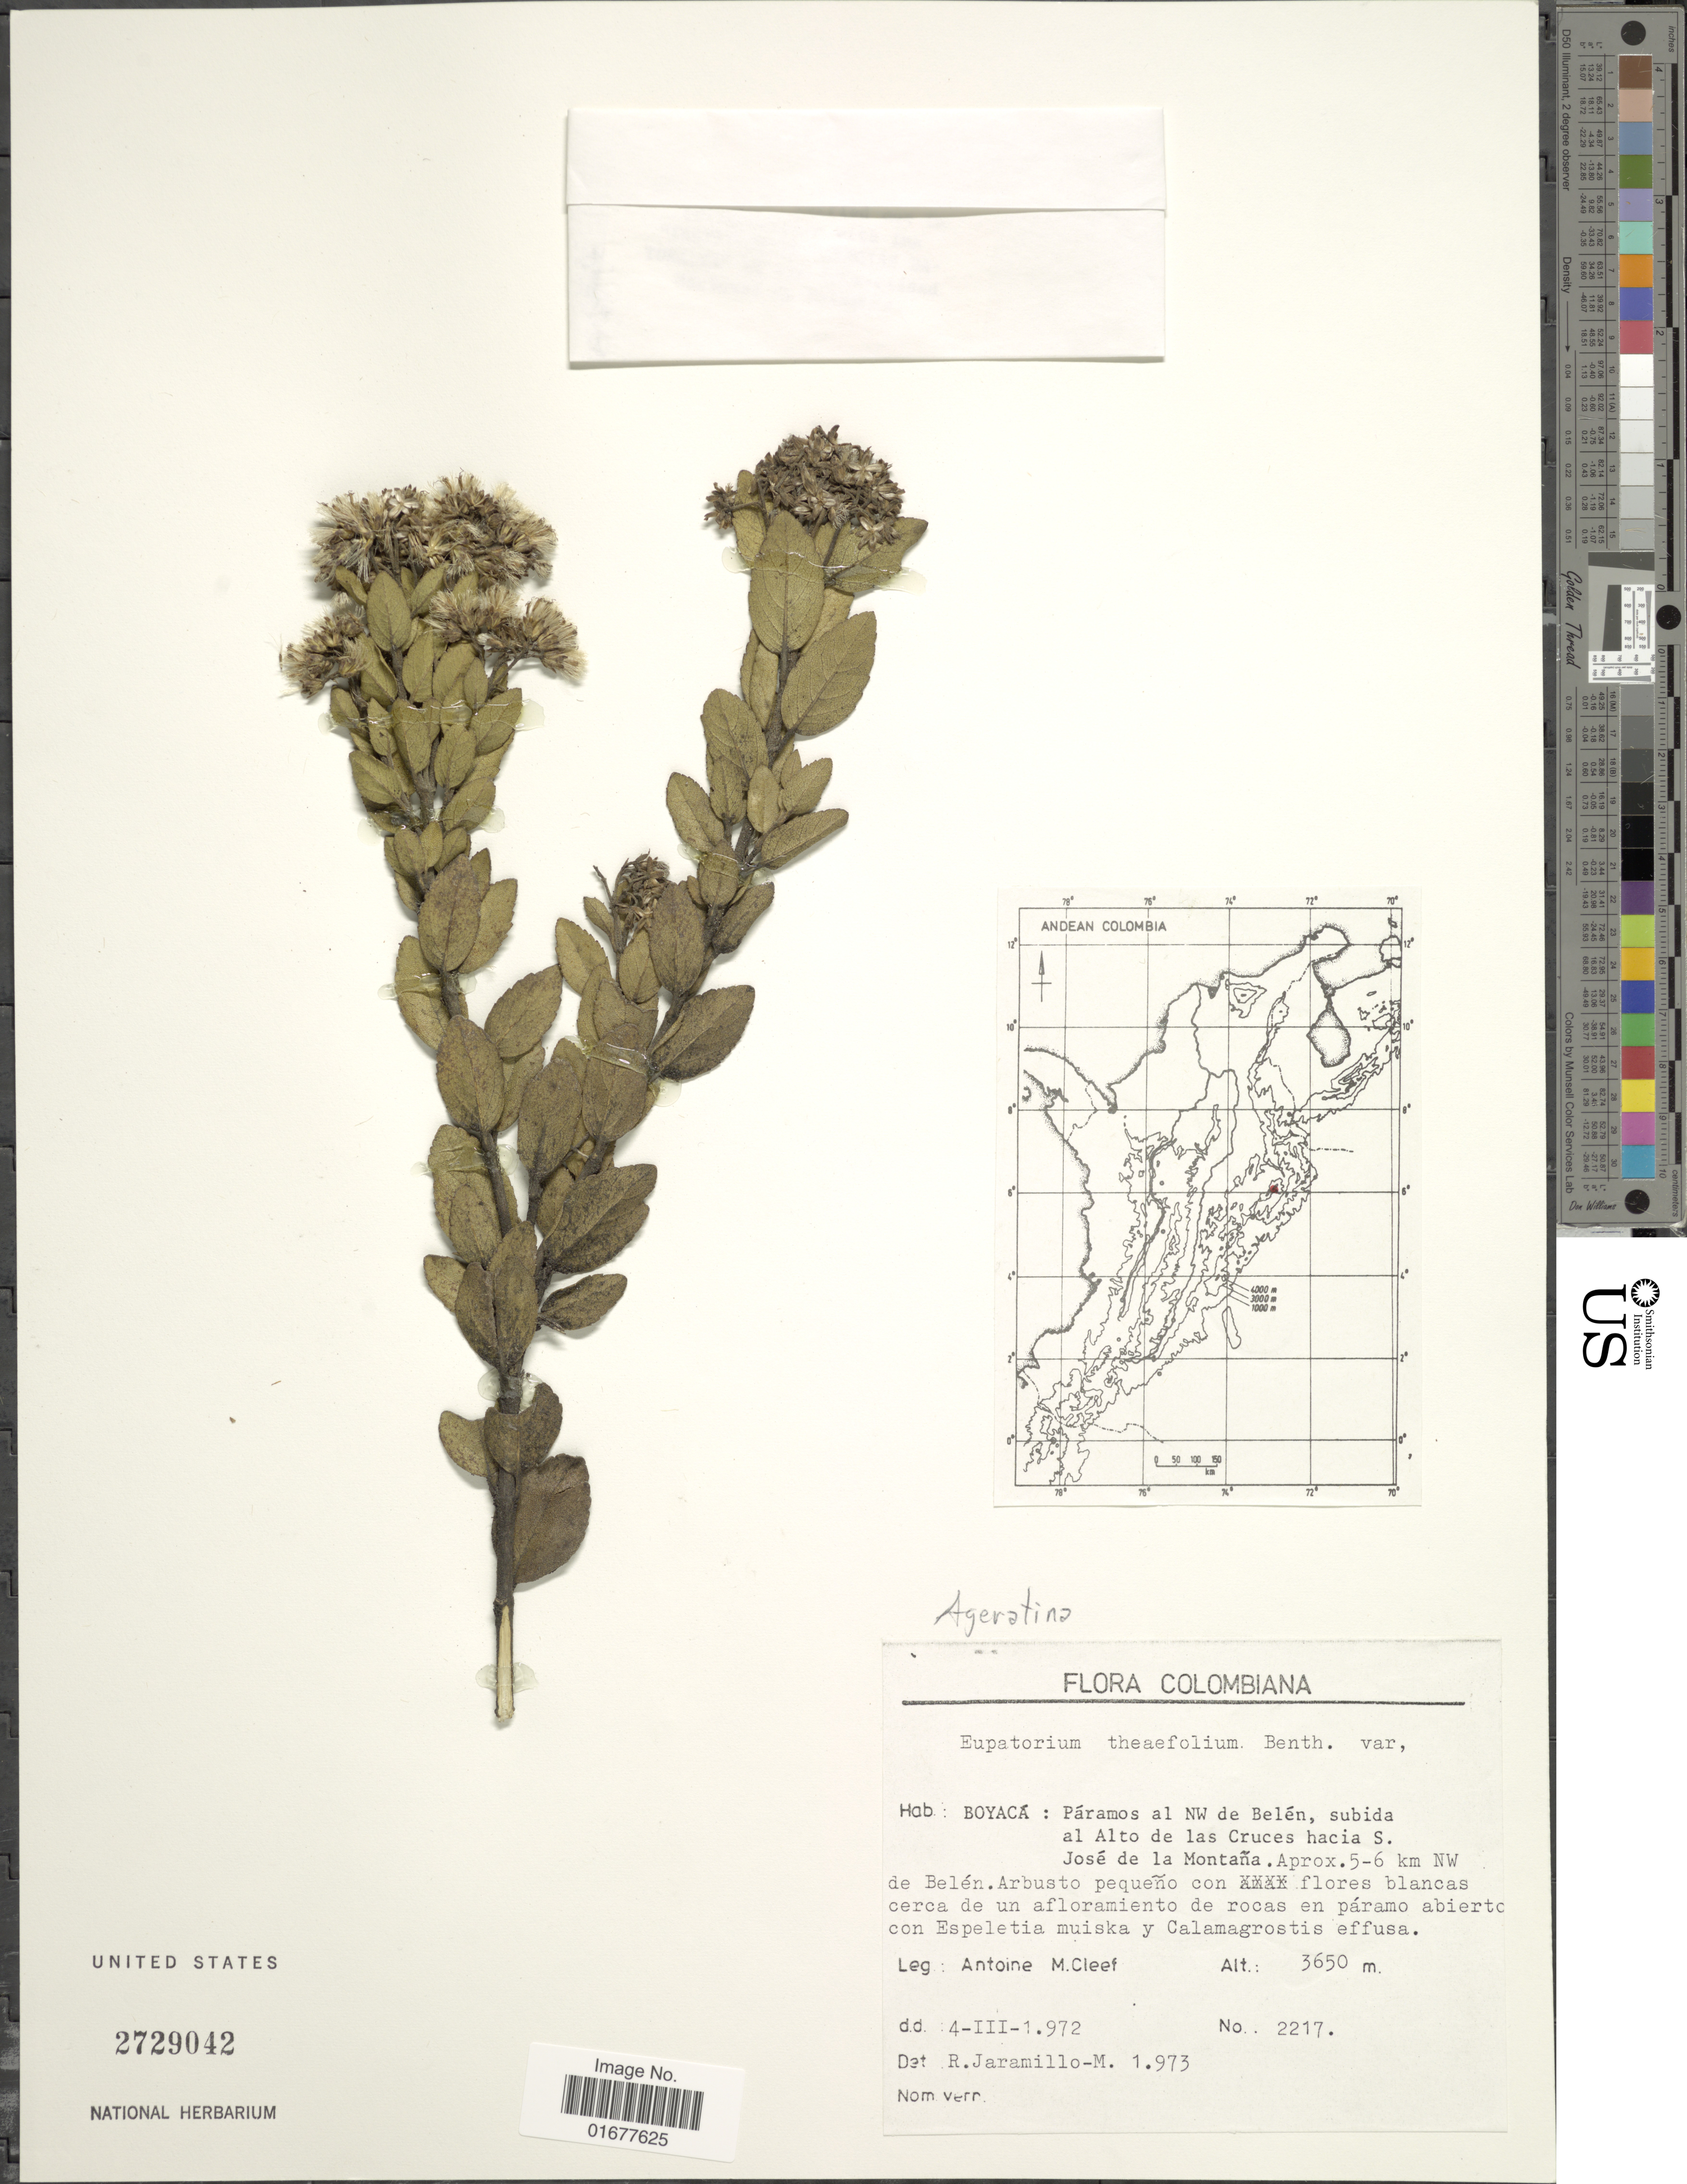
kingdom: Plantae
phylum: Tracheophyta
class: Magnoliopsida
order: Asterales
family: Asteraceae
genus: Ageratina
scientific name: Ageratina theaefolia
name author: (Benth.) R.M. King & H. Rob.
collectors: A. M. Cleef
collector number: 2217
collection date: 1972-03-04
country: Colombia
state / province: Boyacá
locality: Paramos al NW de Belen, subida al Alto de las Cruces hacia S. Jose de la Montana, 5-6 km NE de Belen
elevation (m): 3650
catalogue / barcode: US 2729042